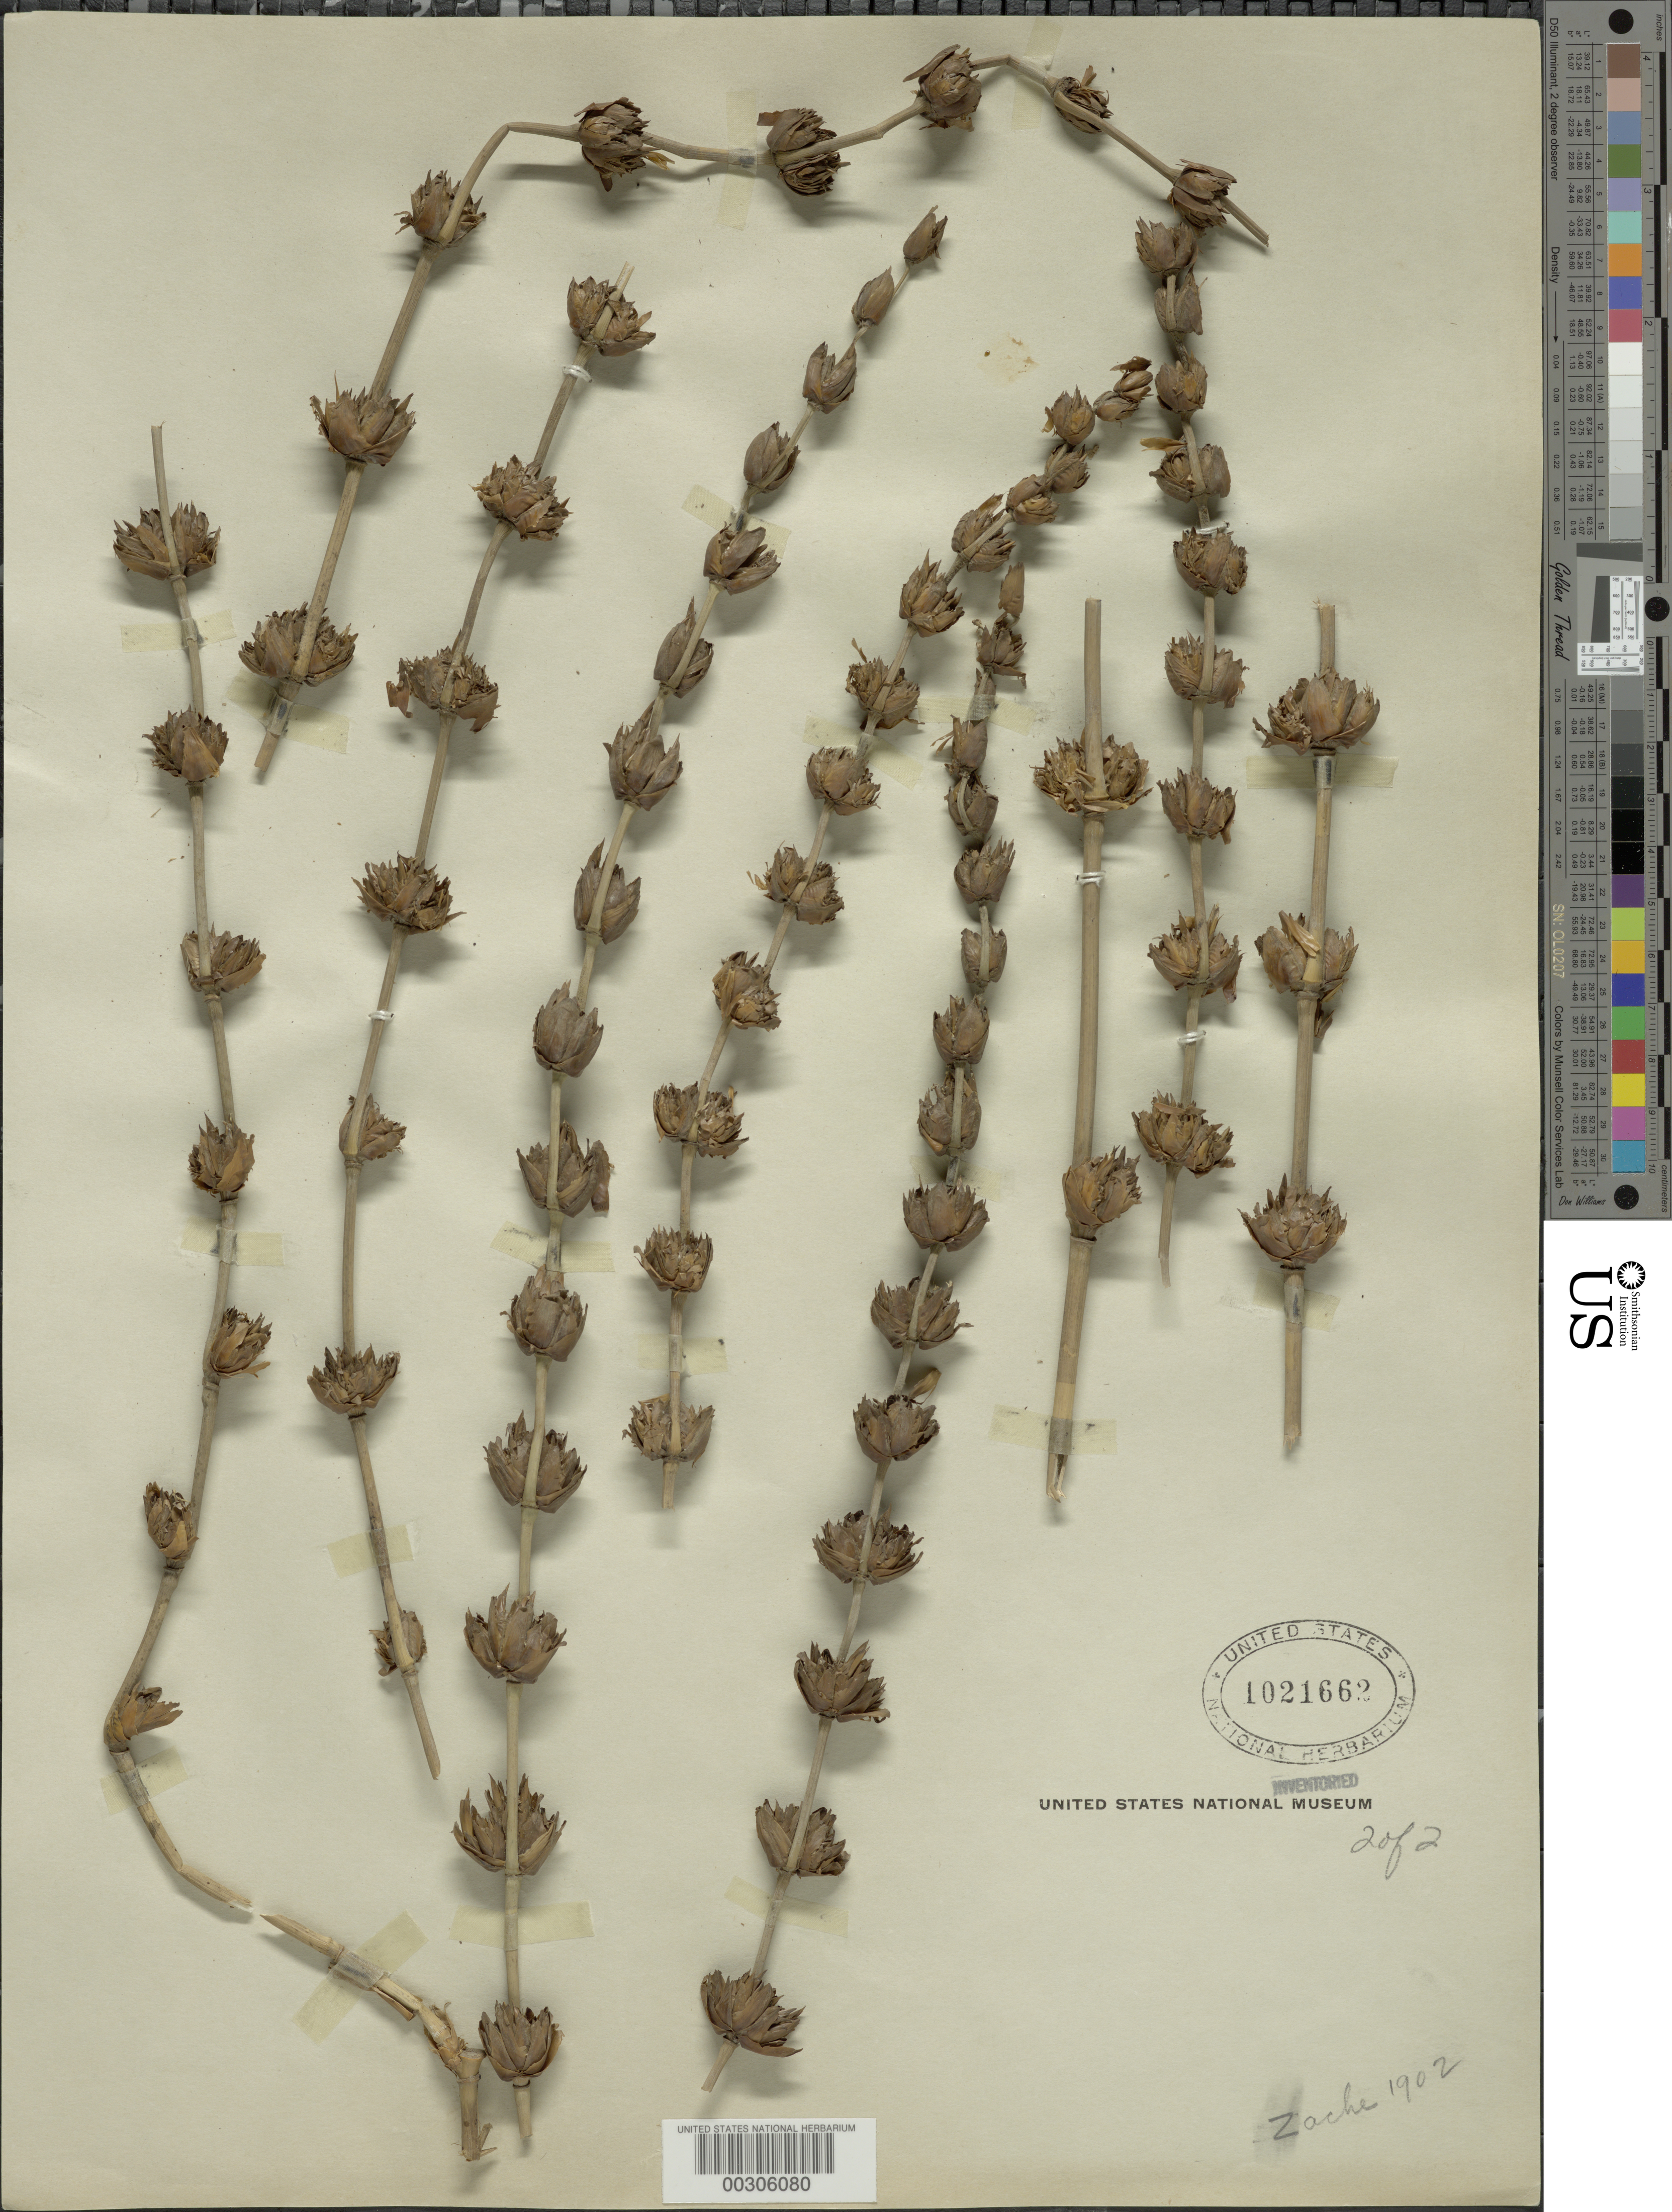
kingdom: Plantae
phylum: Tracheophyta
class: Liliopsida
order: Poales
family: Poaceae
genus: Oreobambos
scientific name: Oreobambos buchwaldii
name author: K. Schum.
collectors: -. Zache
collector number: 1902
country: Tanzania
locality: Tukuyo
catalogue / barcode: US 1021662